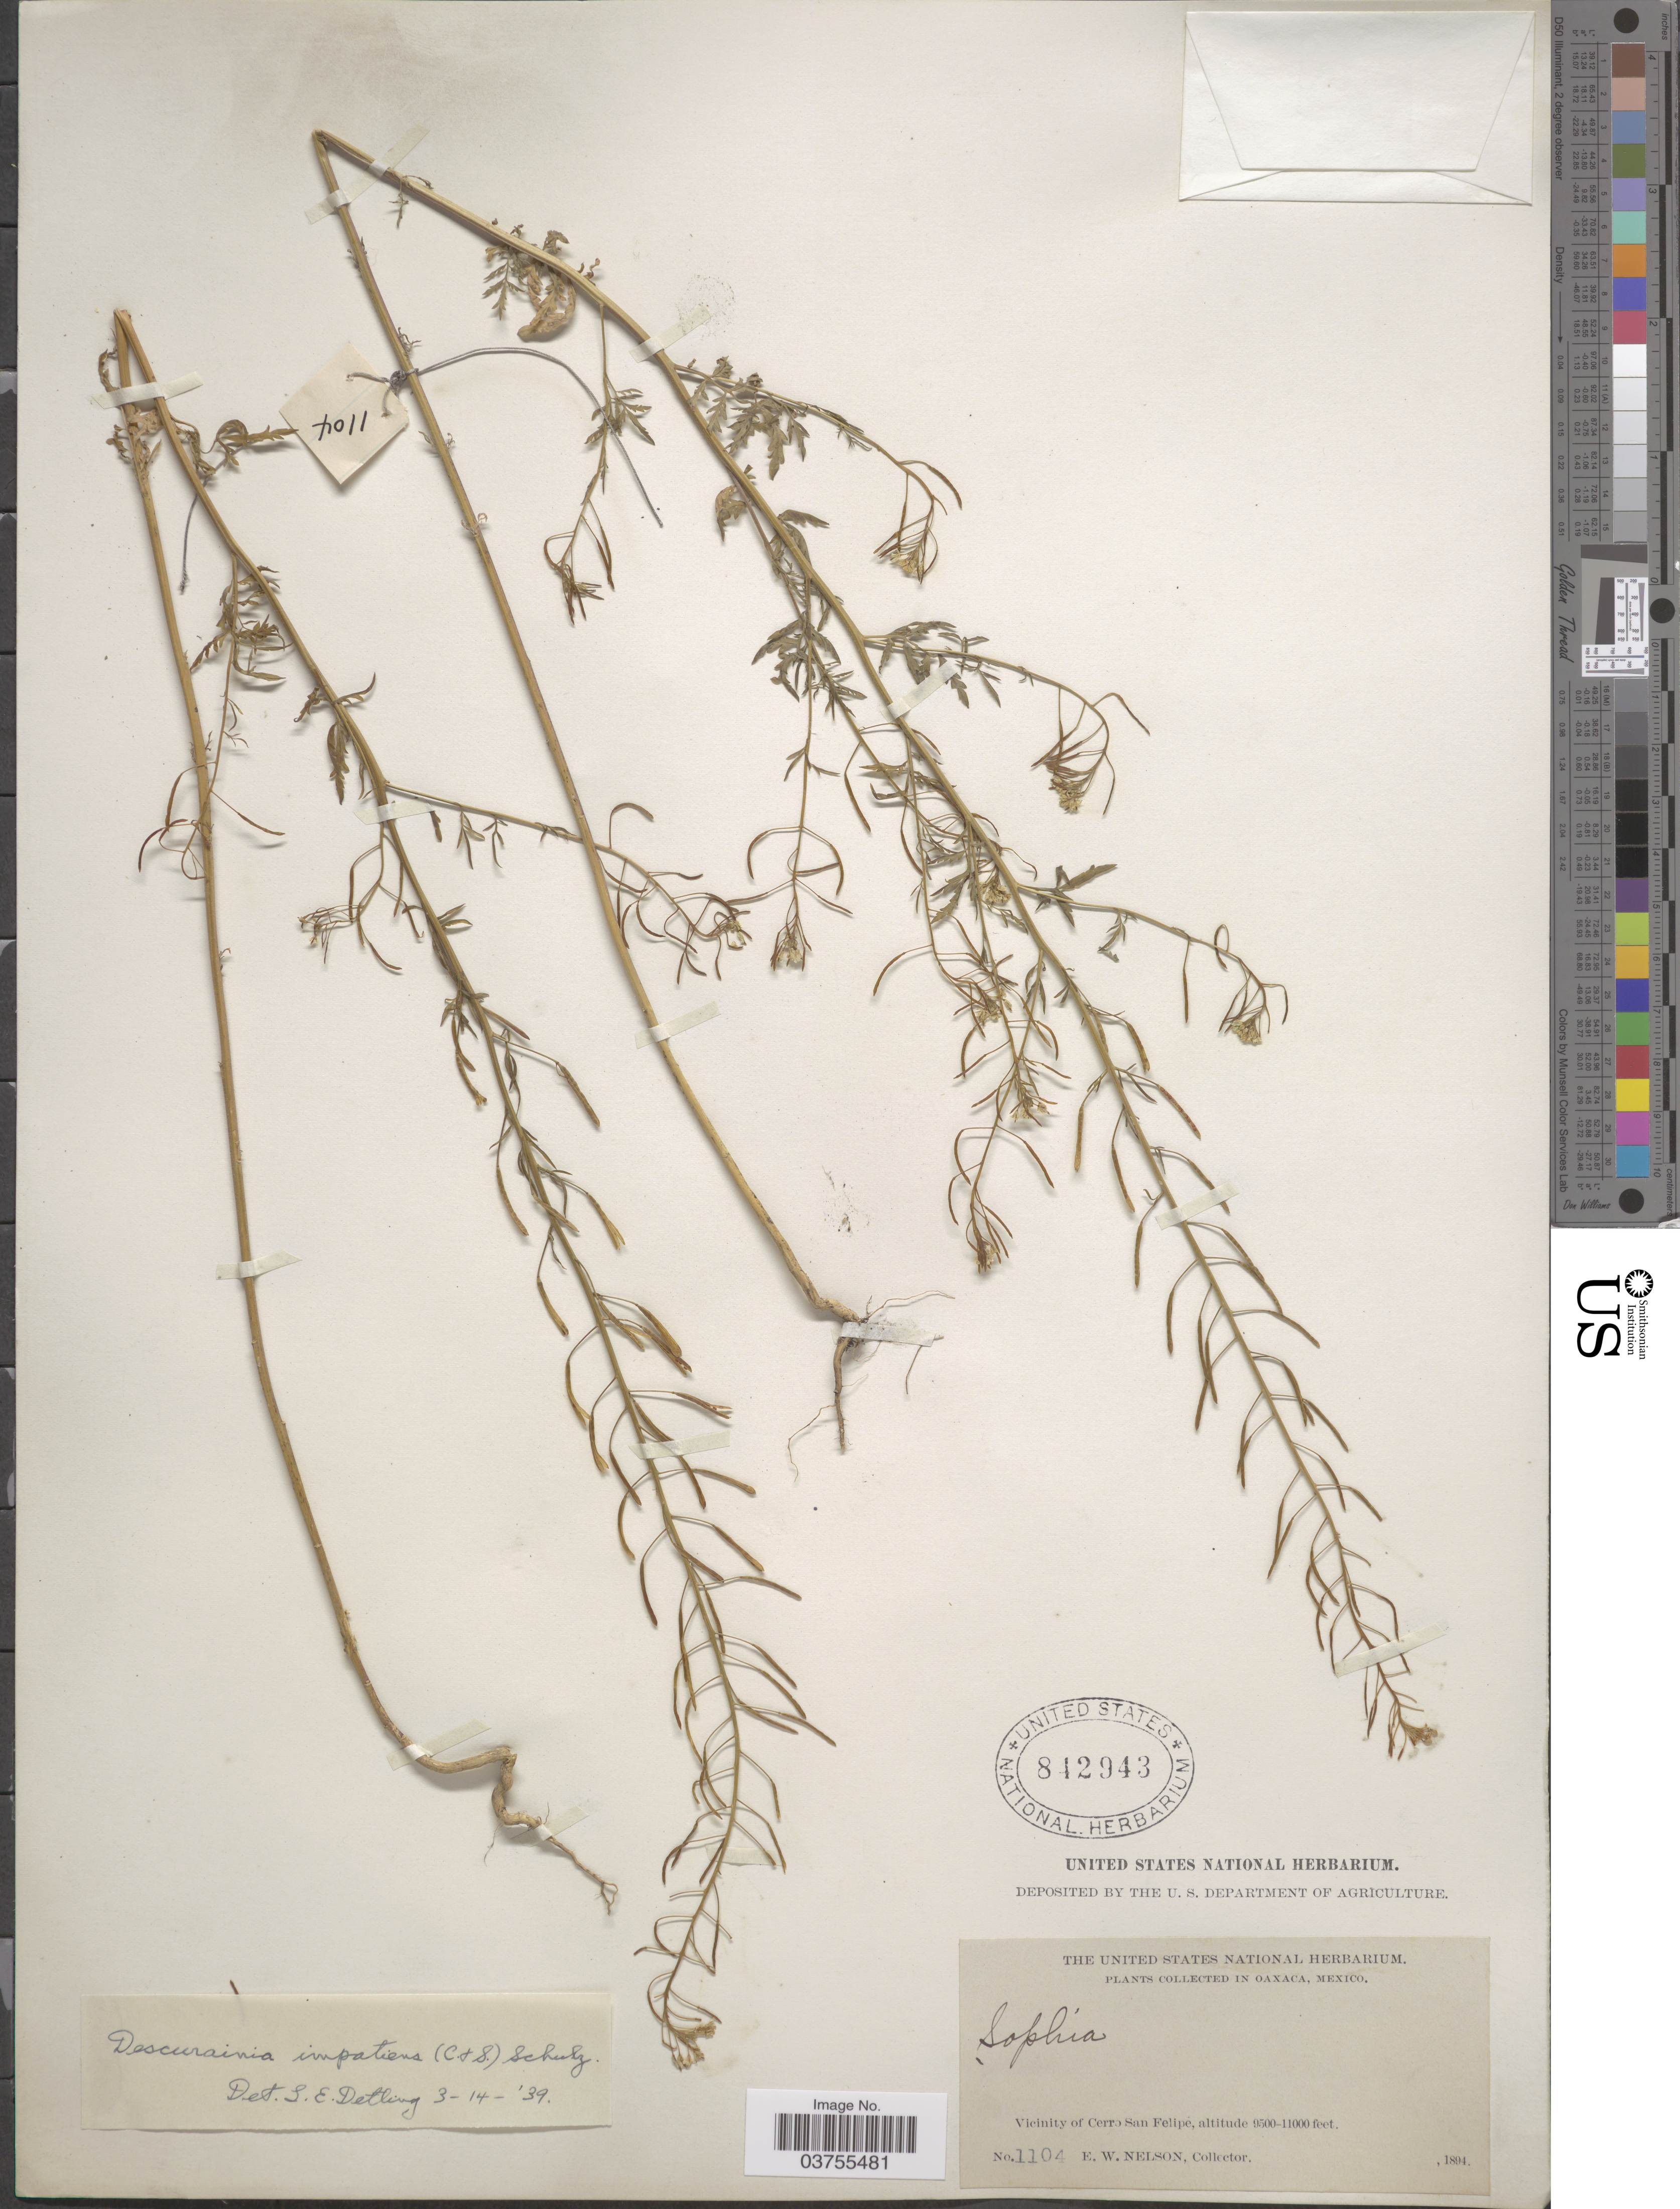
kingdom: Plantae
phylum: Tracheophyta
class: Magnoliopsida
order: Brassicales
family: Brassicaceae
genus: Descurainia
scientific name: Descurainia impatiens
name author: (Schltdl. et al.) O.E. Schulz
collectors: E. W. Nelson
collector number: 1104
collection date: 1894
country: Mexico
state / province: Oaxaca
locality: Vicinity of Cerro San Felipe.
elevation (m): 2896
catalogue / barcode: US 842943